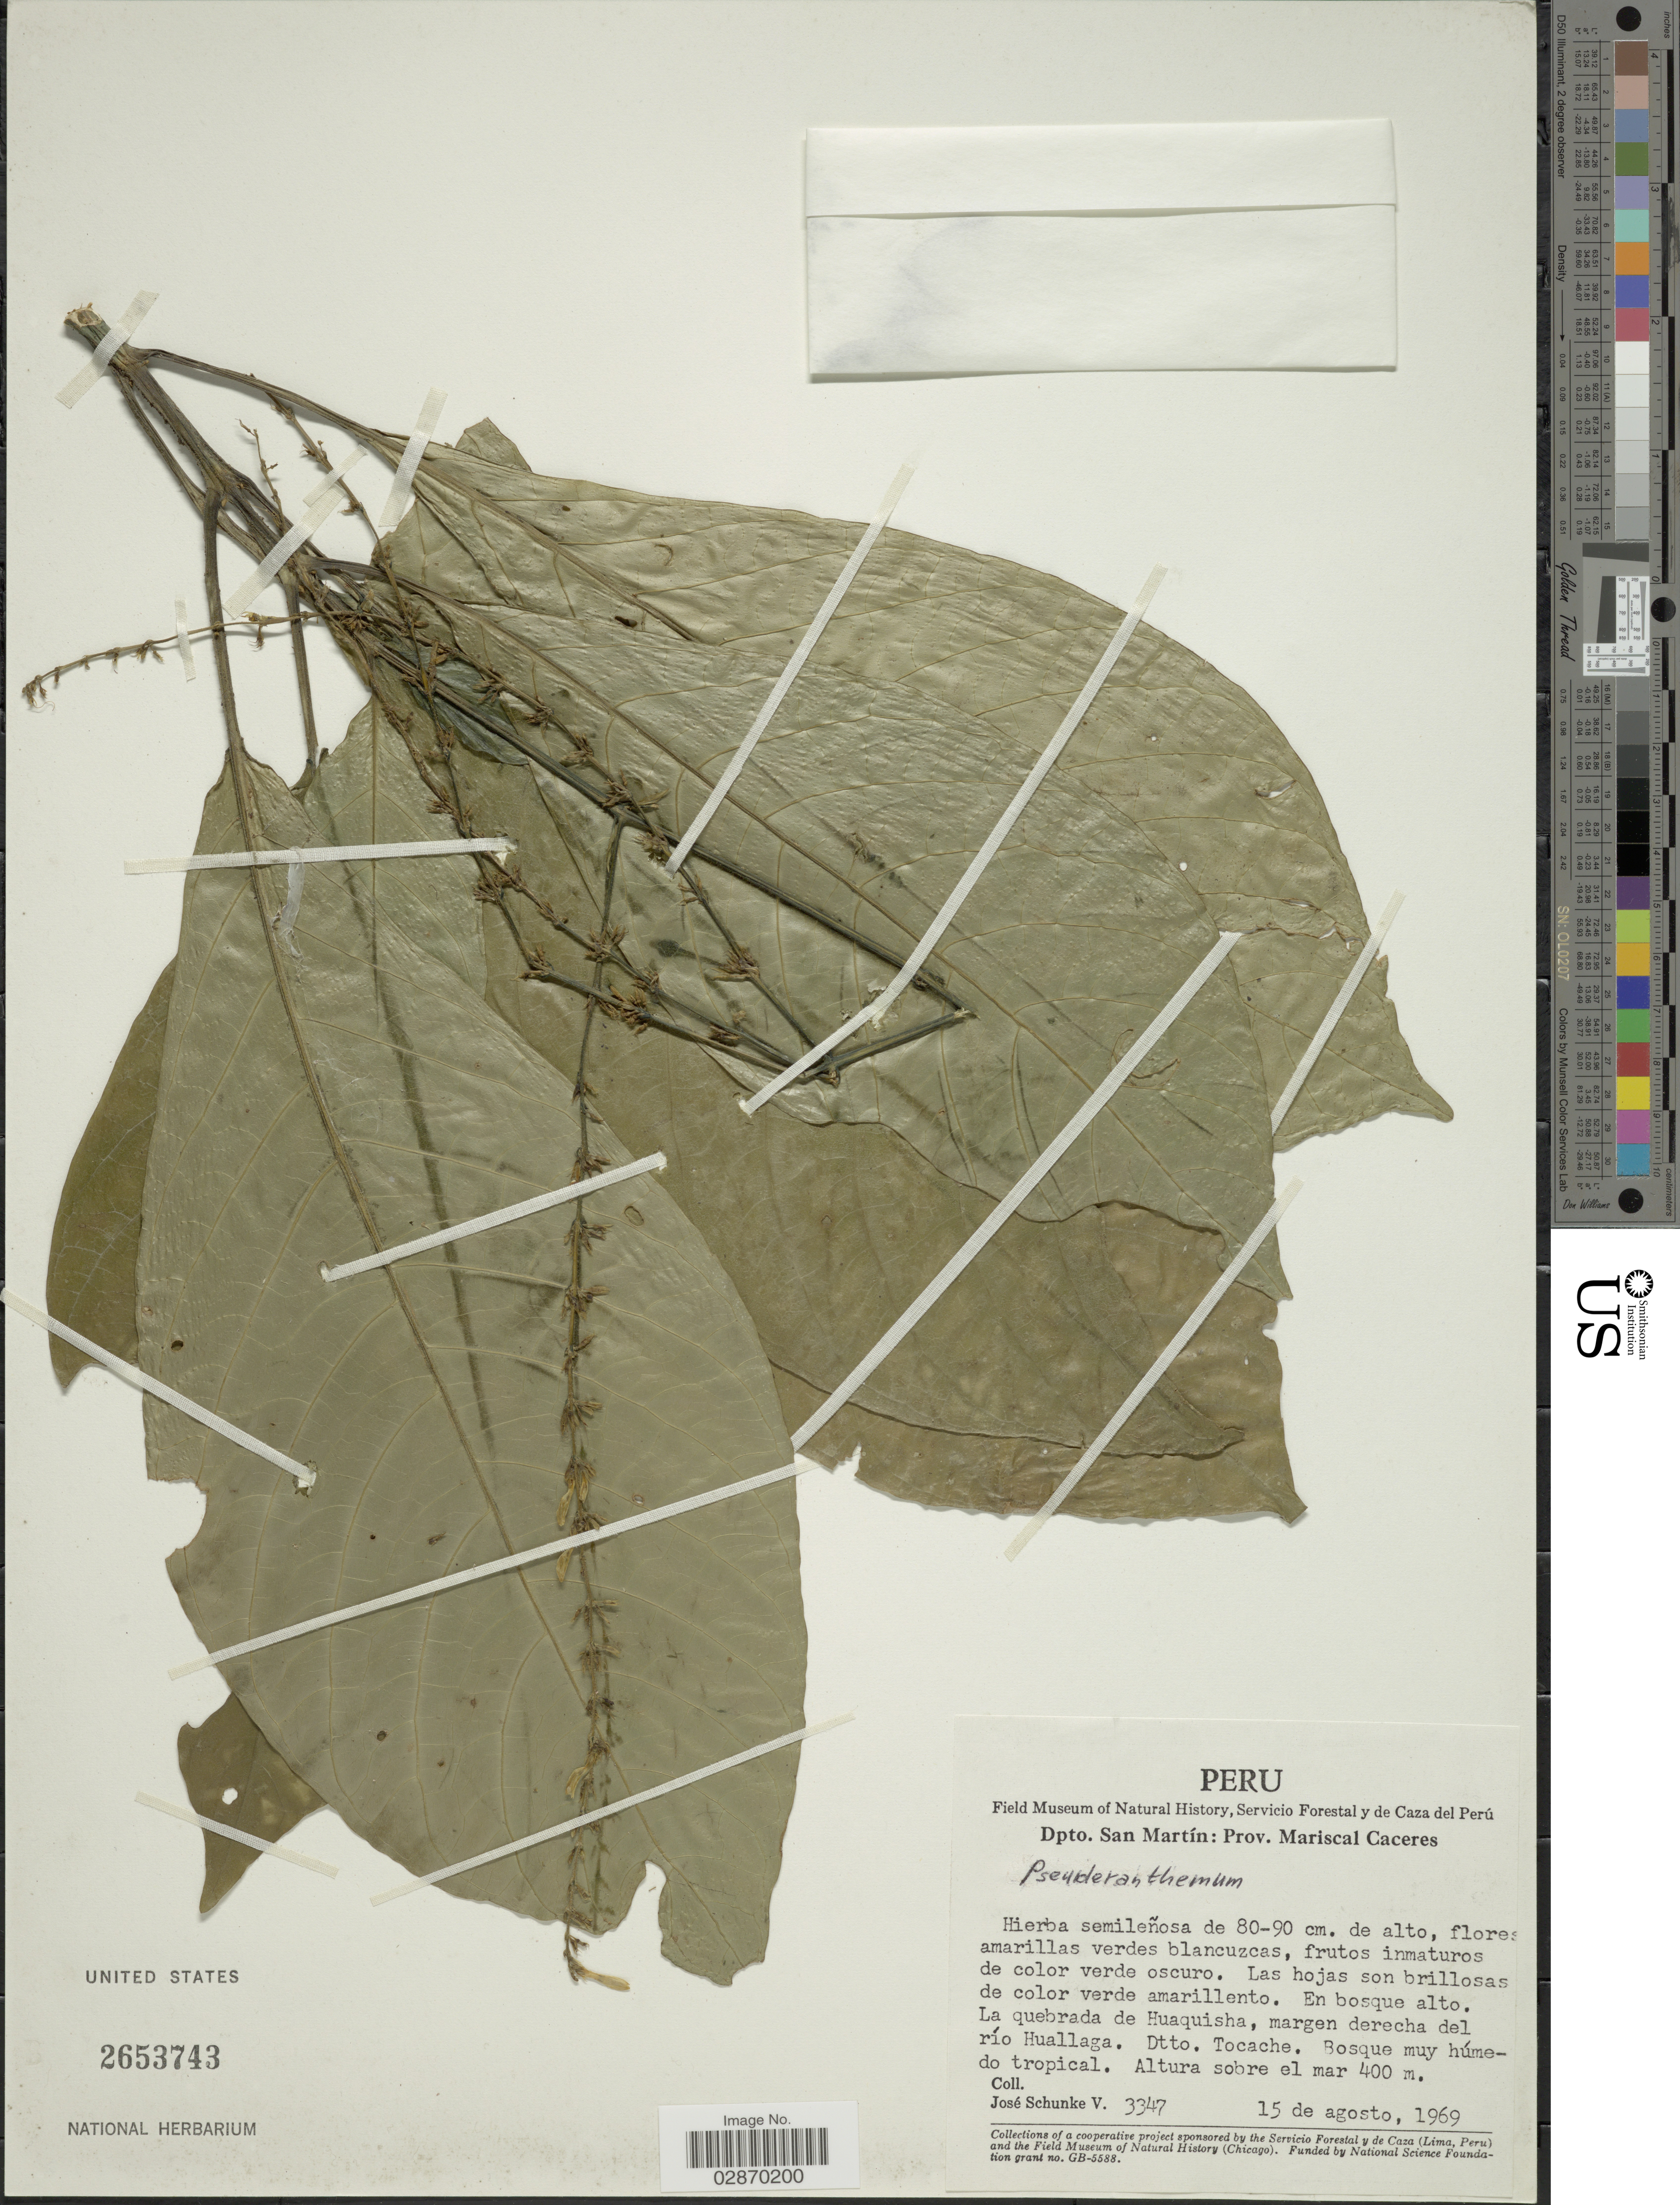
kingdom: Plantae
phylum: Tracheophyta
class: Magnoliopsida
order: Lamiales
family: Acanthaceae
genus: Pseuderanthemum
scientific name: Pseuderanthemum sp.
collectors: J. Schunke Vigo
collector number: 3347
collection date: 1969-08-15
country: Peru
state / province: San Martín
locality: Dpto. San Martín: Prov. Mariscal Caceres. La quebrada de Huaquisha, margen dereche del río Huallaga. Dtto. Tocache.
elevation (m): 400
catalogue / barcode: US 2653743